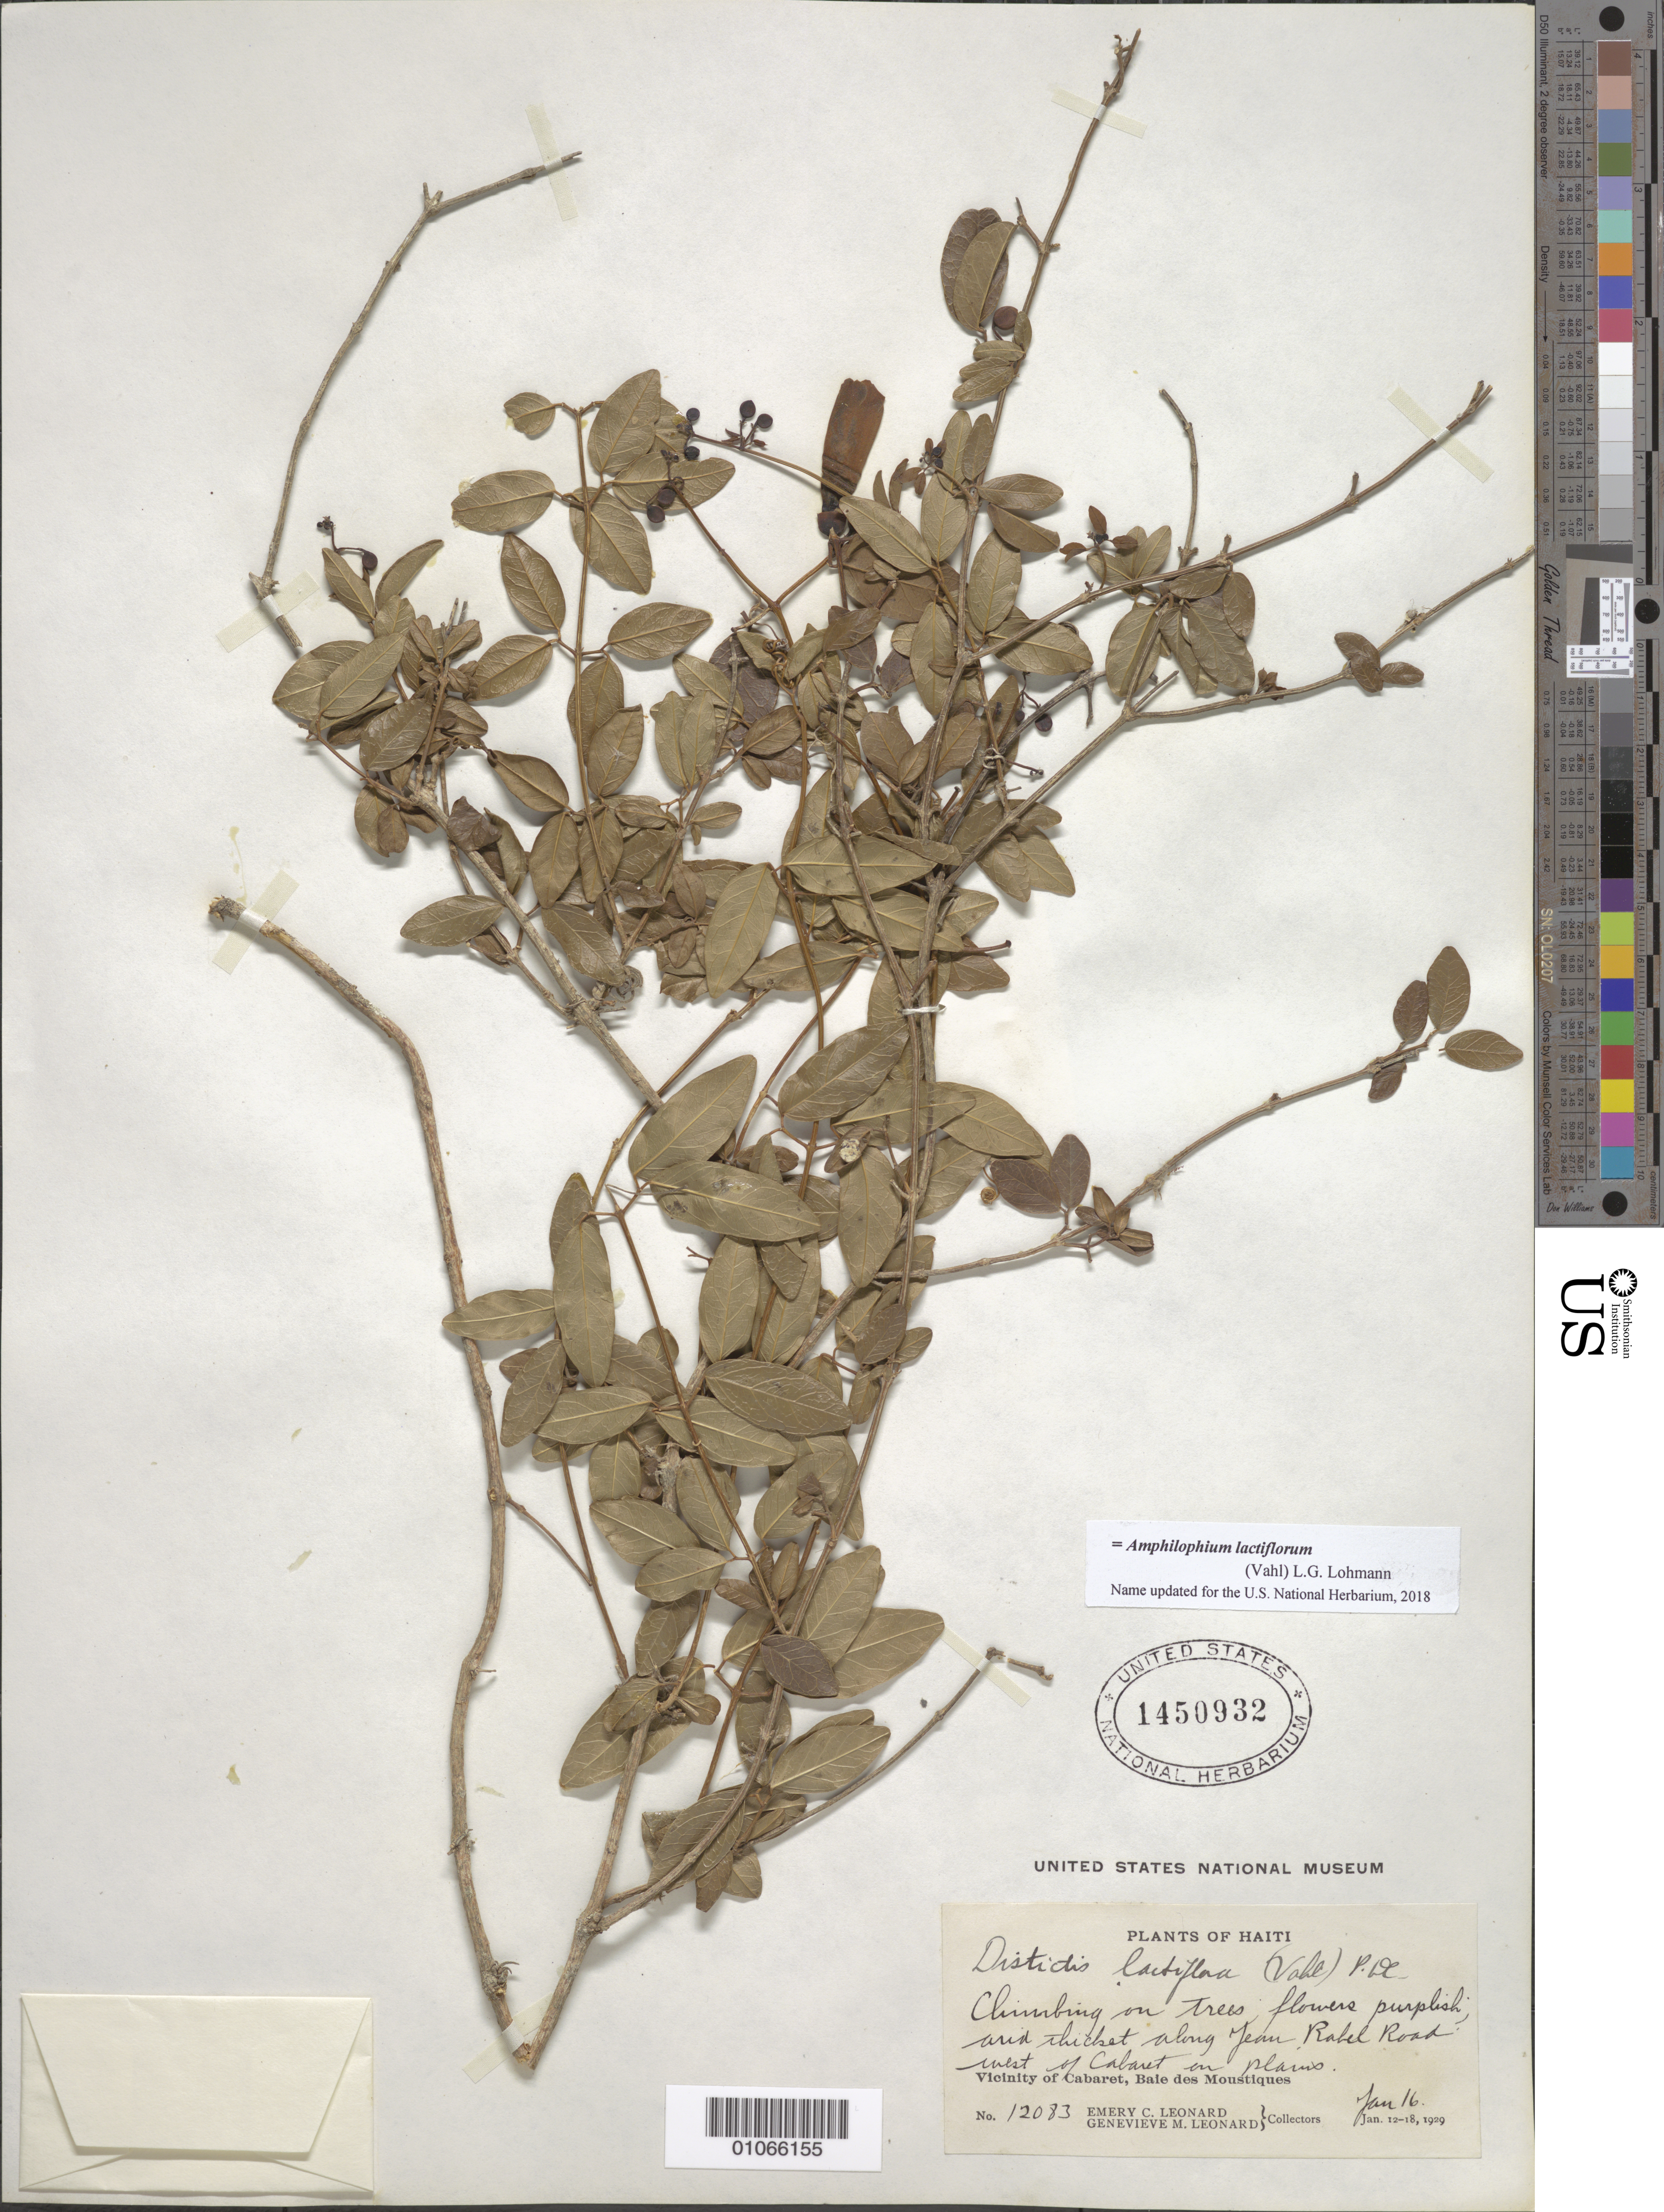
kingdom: Plantae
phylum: Tracheophyta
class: Magnoliopsida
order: Lamiales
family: Bignoniaceae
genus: Amphilophium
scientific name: Amphilophium lactiflorum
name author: (Vahl) L.G. Lohmann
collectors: E. C. Leonard & G. M. Leonard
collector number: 12083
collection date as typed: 16 Jan 1929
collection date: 1929-01-16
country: Haiti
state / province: Óuest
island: Hispaniola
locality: Vicinity of Cabaret, Baie des Moustiques, climbing on trees, arid thicket along Jean Rabel Road west of Cabaret on plains.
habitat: Arid thicket along road in plains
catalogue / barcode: US 1450932